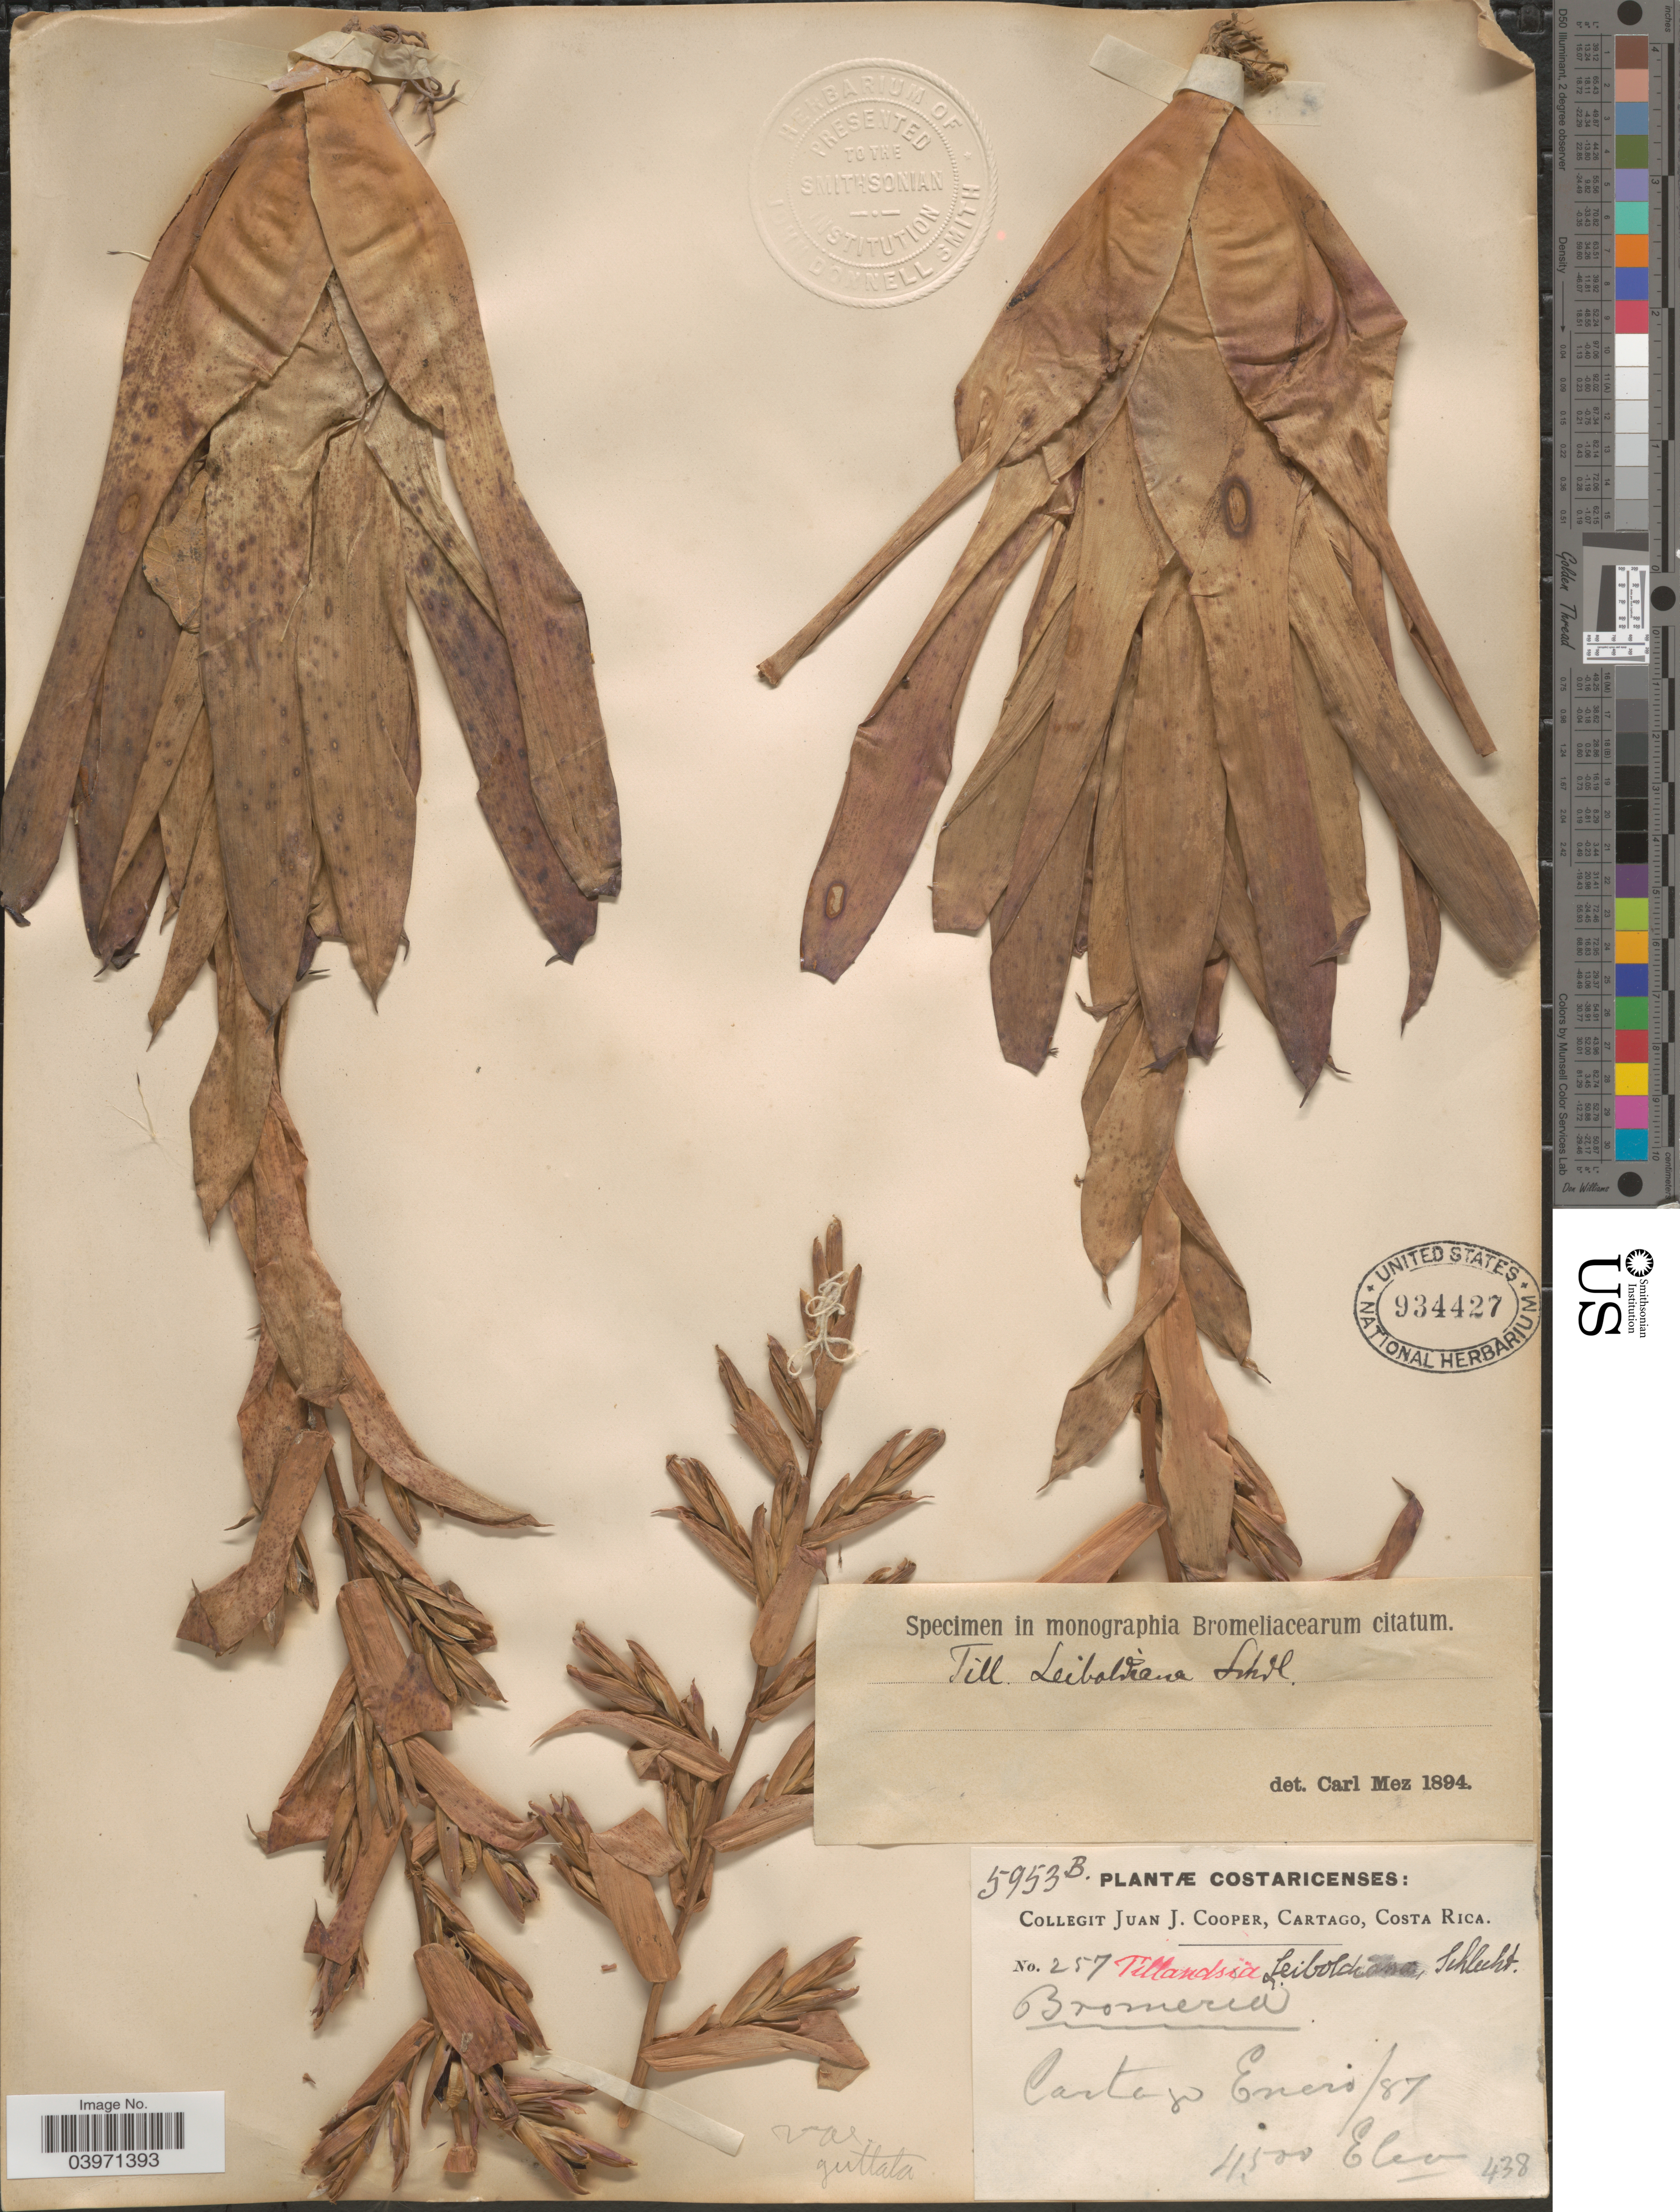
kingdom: Plantae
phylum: Tracheophyta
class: Liliopsida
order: Poales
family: Bromeliaceae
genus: Tillandsia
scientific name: Tillandsia leiboldiana var. guttata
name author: Hobbs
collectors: J. J. Cooper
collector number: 257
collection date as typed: Transcribed d/m/y: /1/87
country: Costa Rica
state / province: Cartago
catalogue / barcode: US 934427